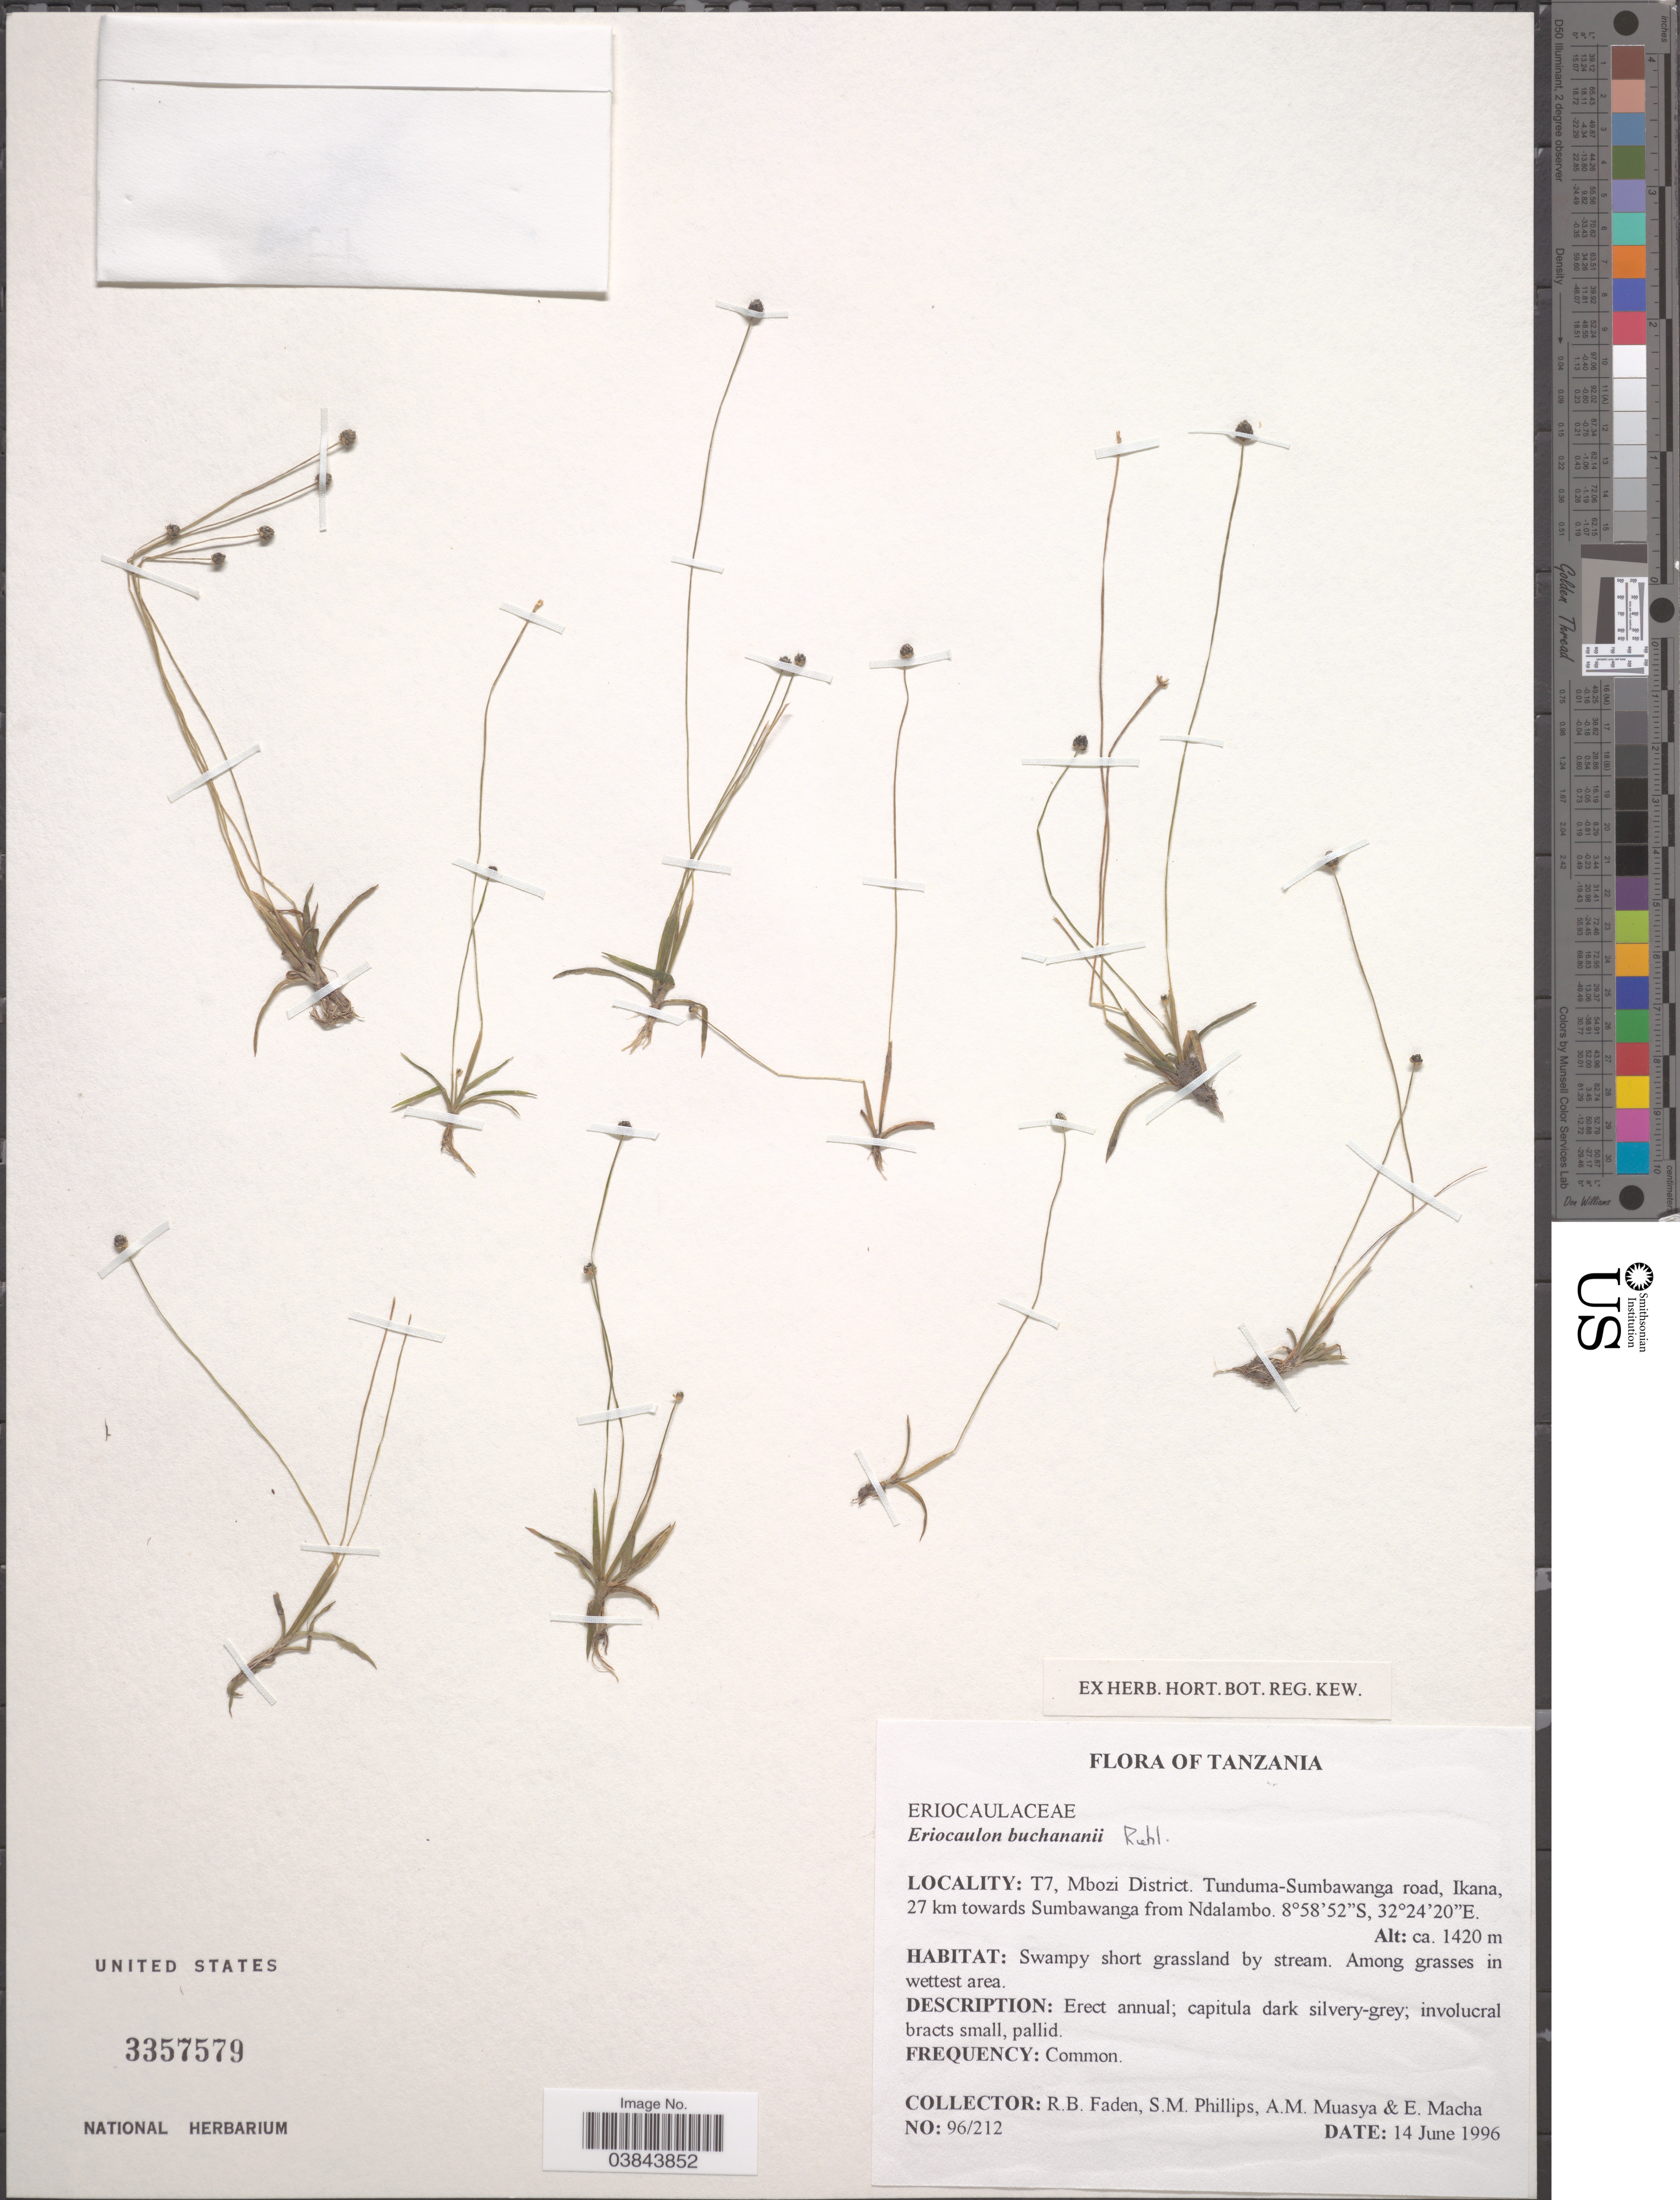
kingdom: Plantae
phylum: Tracheophyta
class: Liliopsida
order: Poales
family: Eriocaulaceae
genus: Eriocaulon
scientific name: Eriocaulon buchananii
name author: Ruhland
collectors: R. B. Faden, S. M. Phillips, A. Muasya & E. Macha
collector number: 96/212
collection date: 1996-06-14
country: Tanzania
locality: T7 Mbozi District. Tunduma-Sumbawanga road, Ikana, 27 km towards Sumbawanga from Ndalambo.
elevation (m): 1420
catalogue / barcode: US 3357579